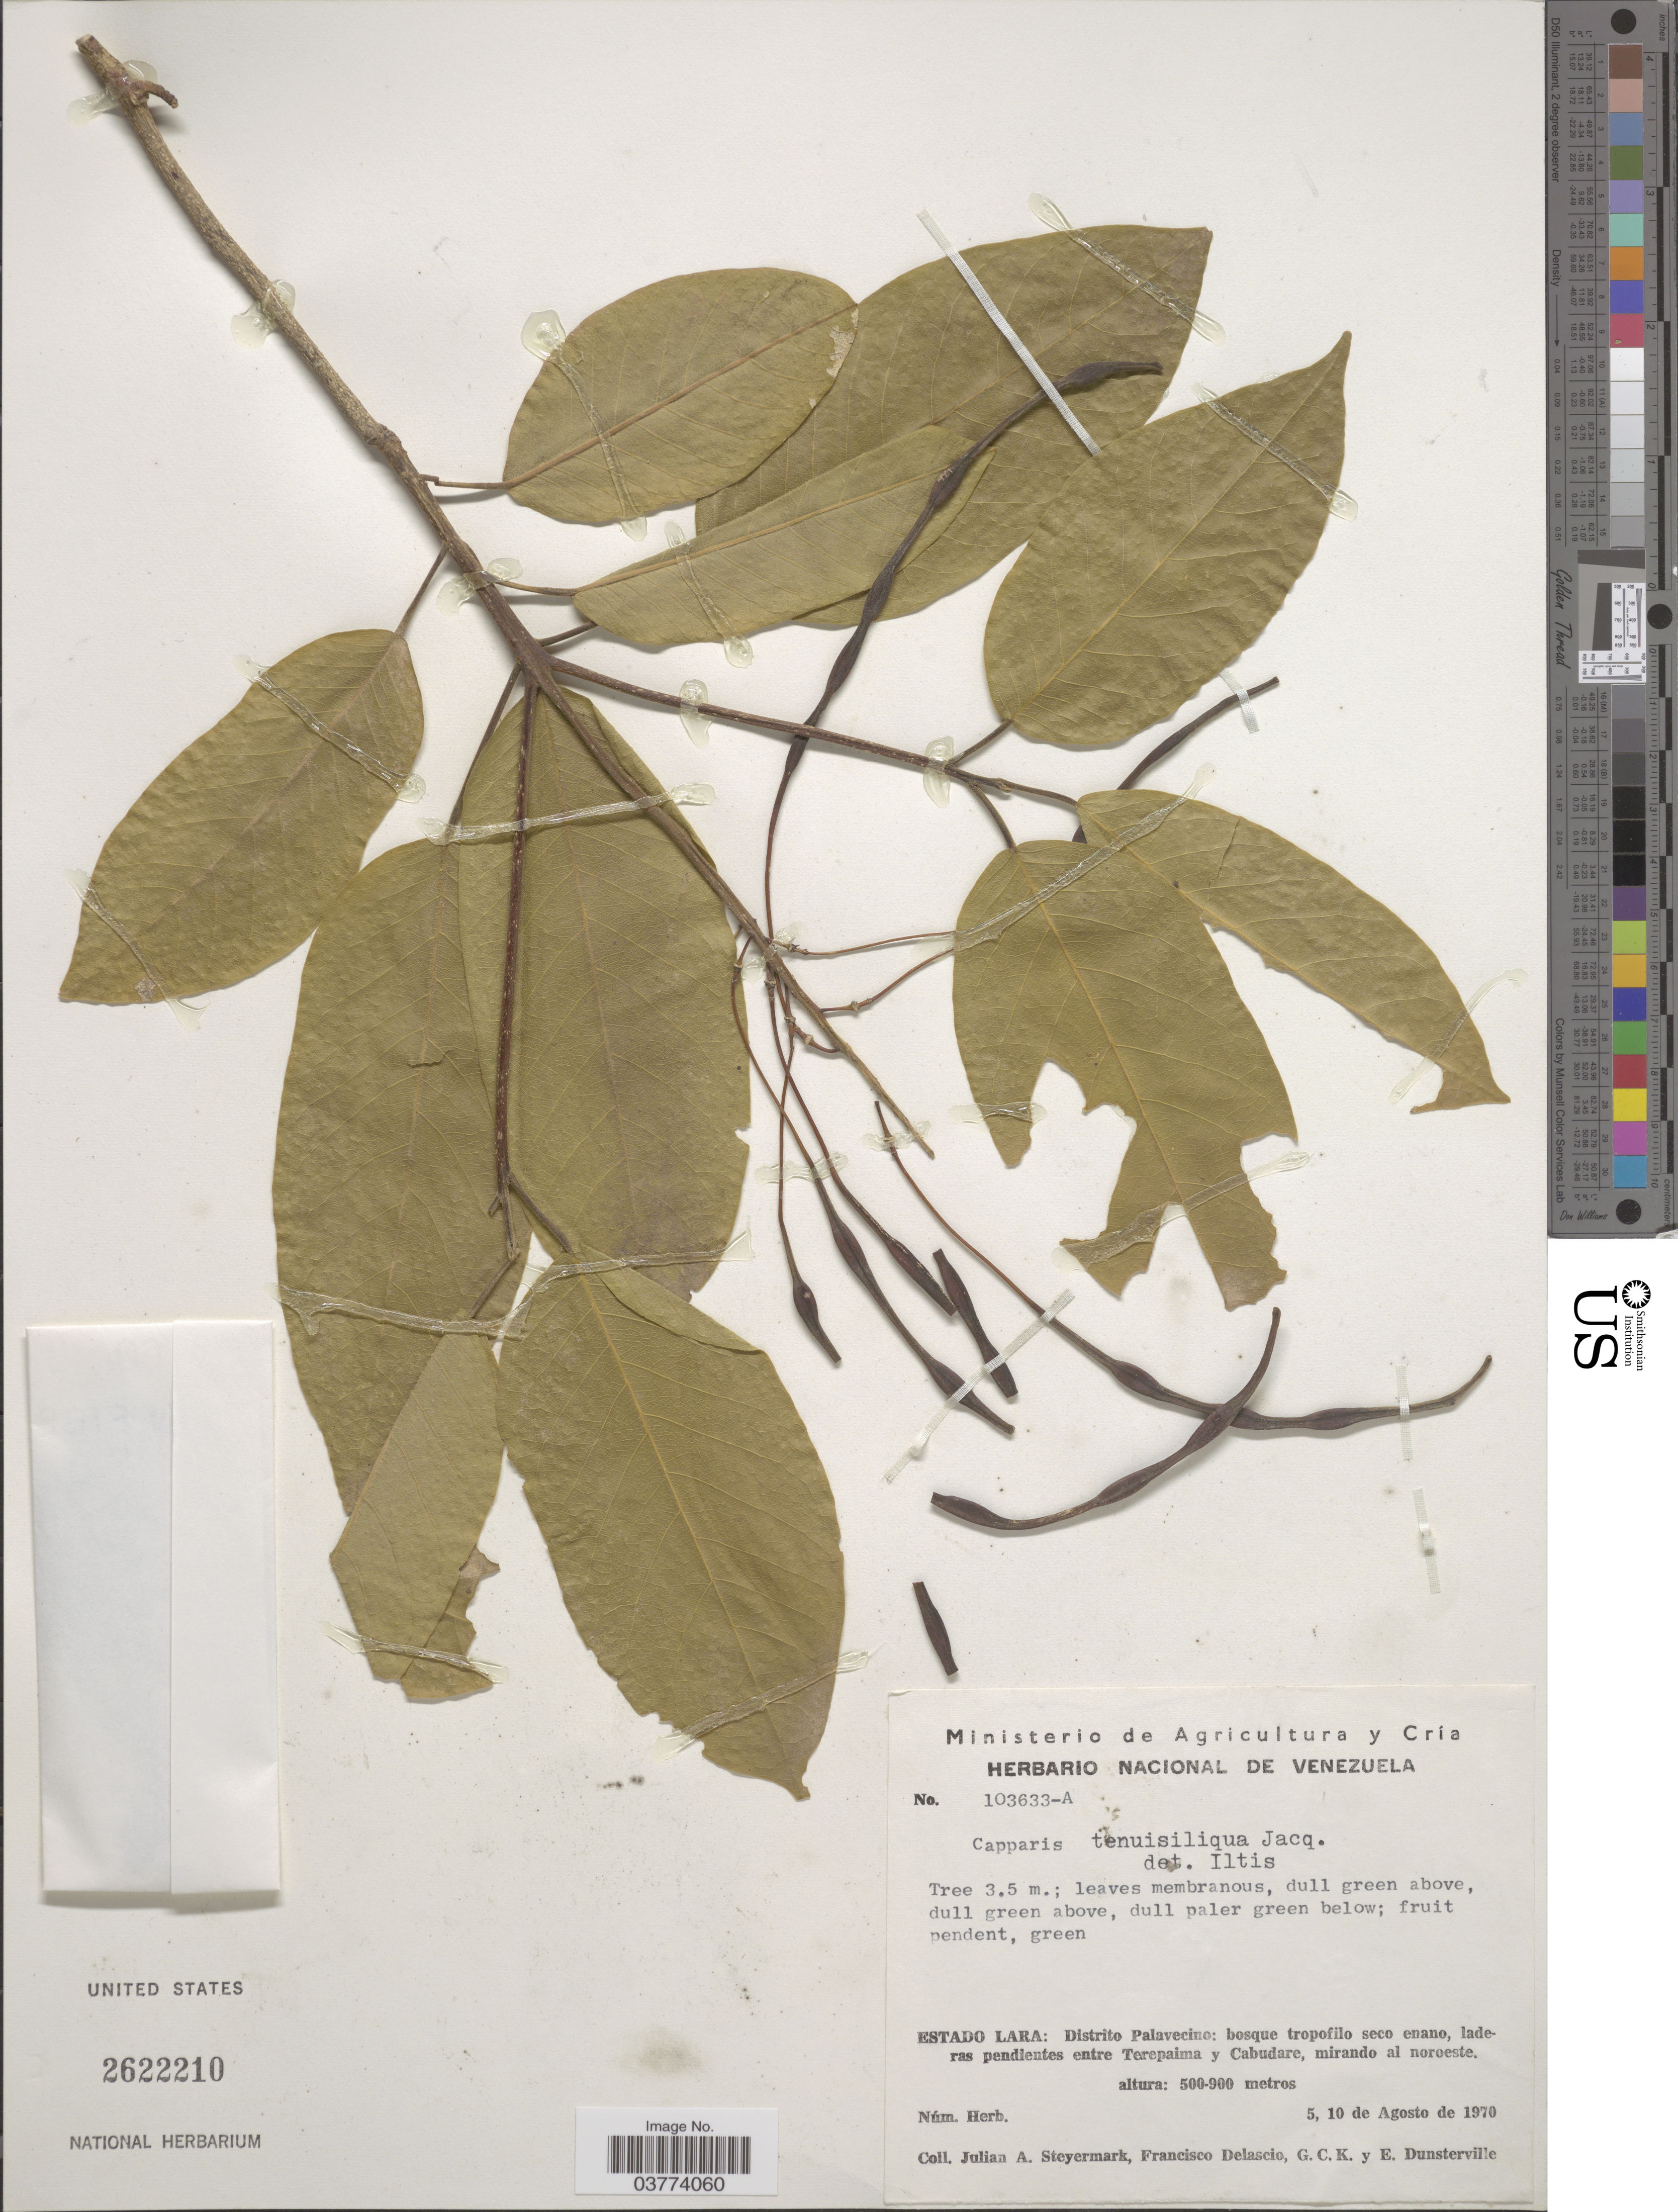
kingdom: Plantae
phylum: Tracheophyta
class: Magnoliopsida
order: Brassicales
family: Capparaceae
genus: Monilicarpa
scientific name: Monilicarpa tenuisiliqua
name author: (Jacq.) Cornejo & Iltis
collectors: J. Steyermark, F. Delascio, G. C. K. Dunsterville & E. Dunsterville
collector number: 103633-A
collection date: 1970-08-05/1970-08-10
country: Venezuela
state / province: Lara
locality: Distrito Palavecino: bosque tropofilo seco enano, laderas pendientes entre Terepaima y Cabudare, mirando al noroeste.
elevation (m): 500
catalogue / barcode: US 2622210